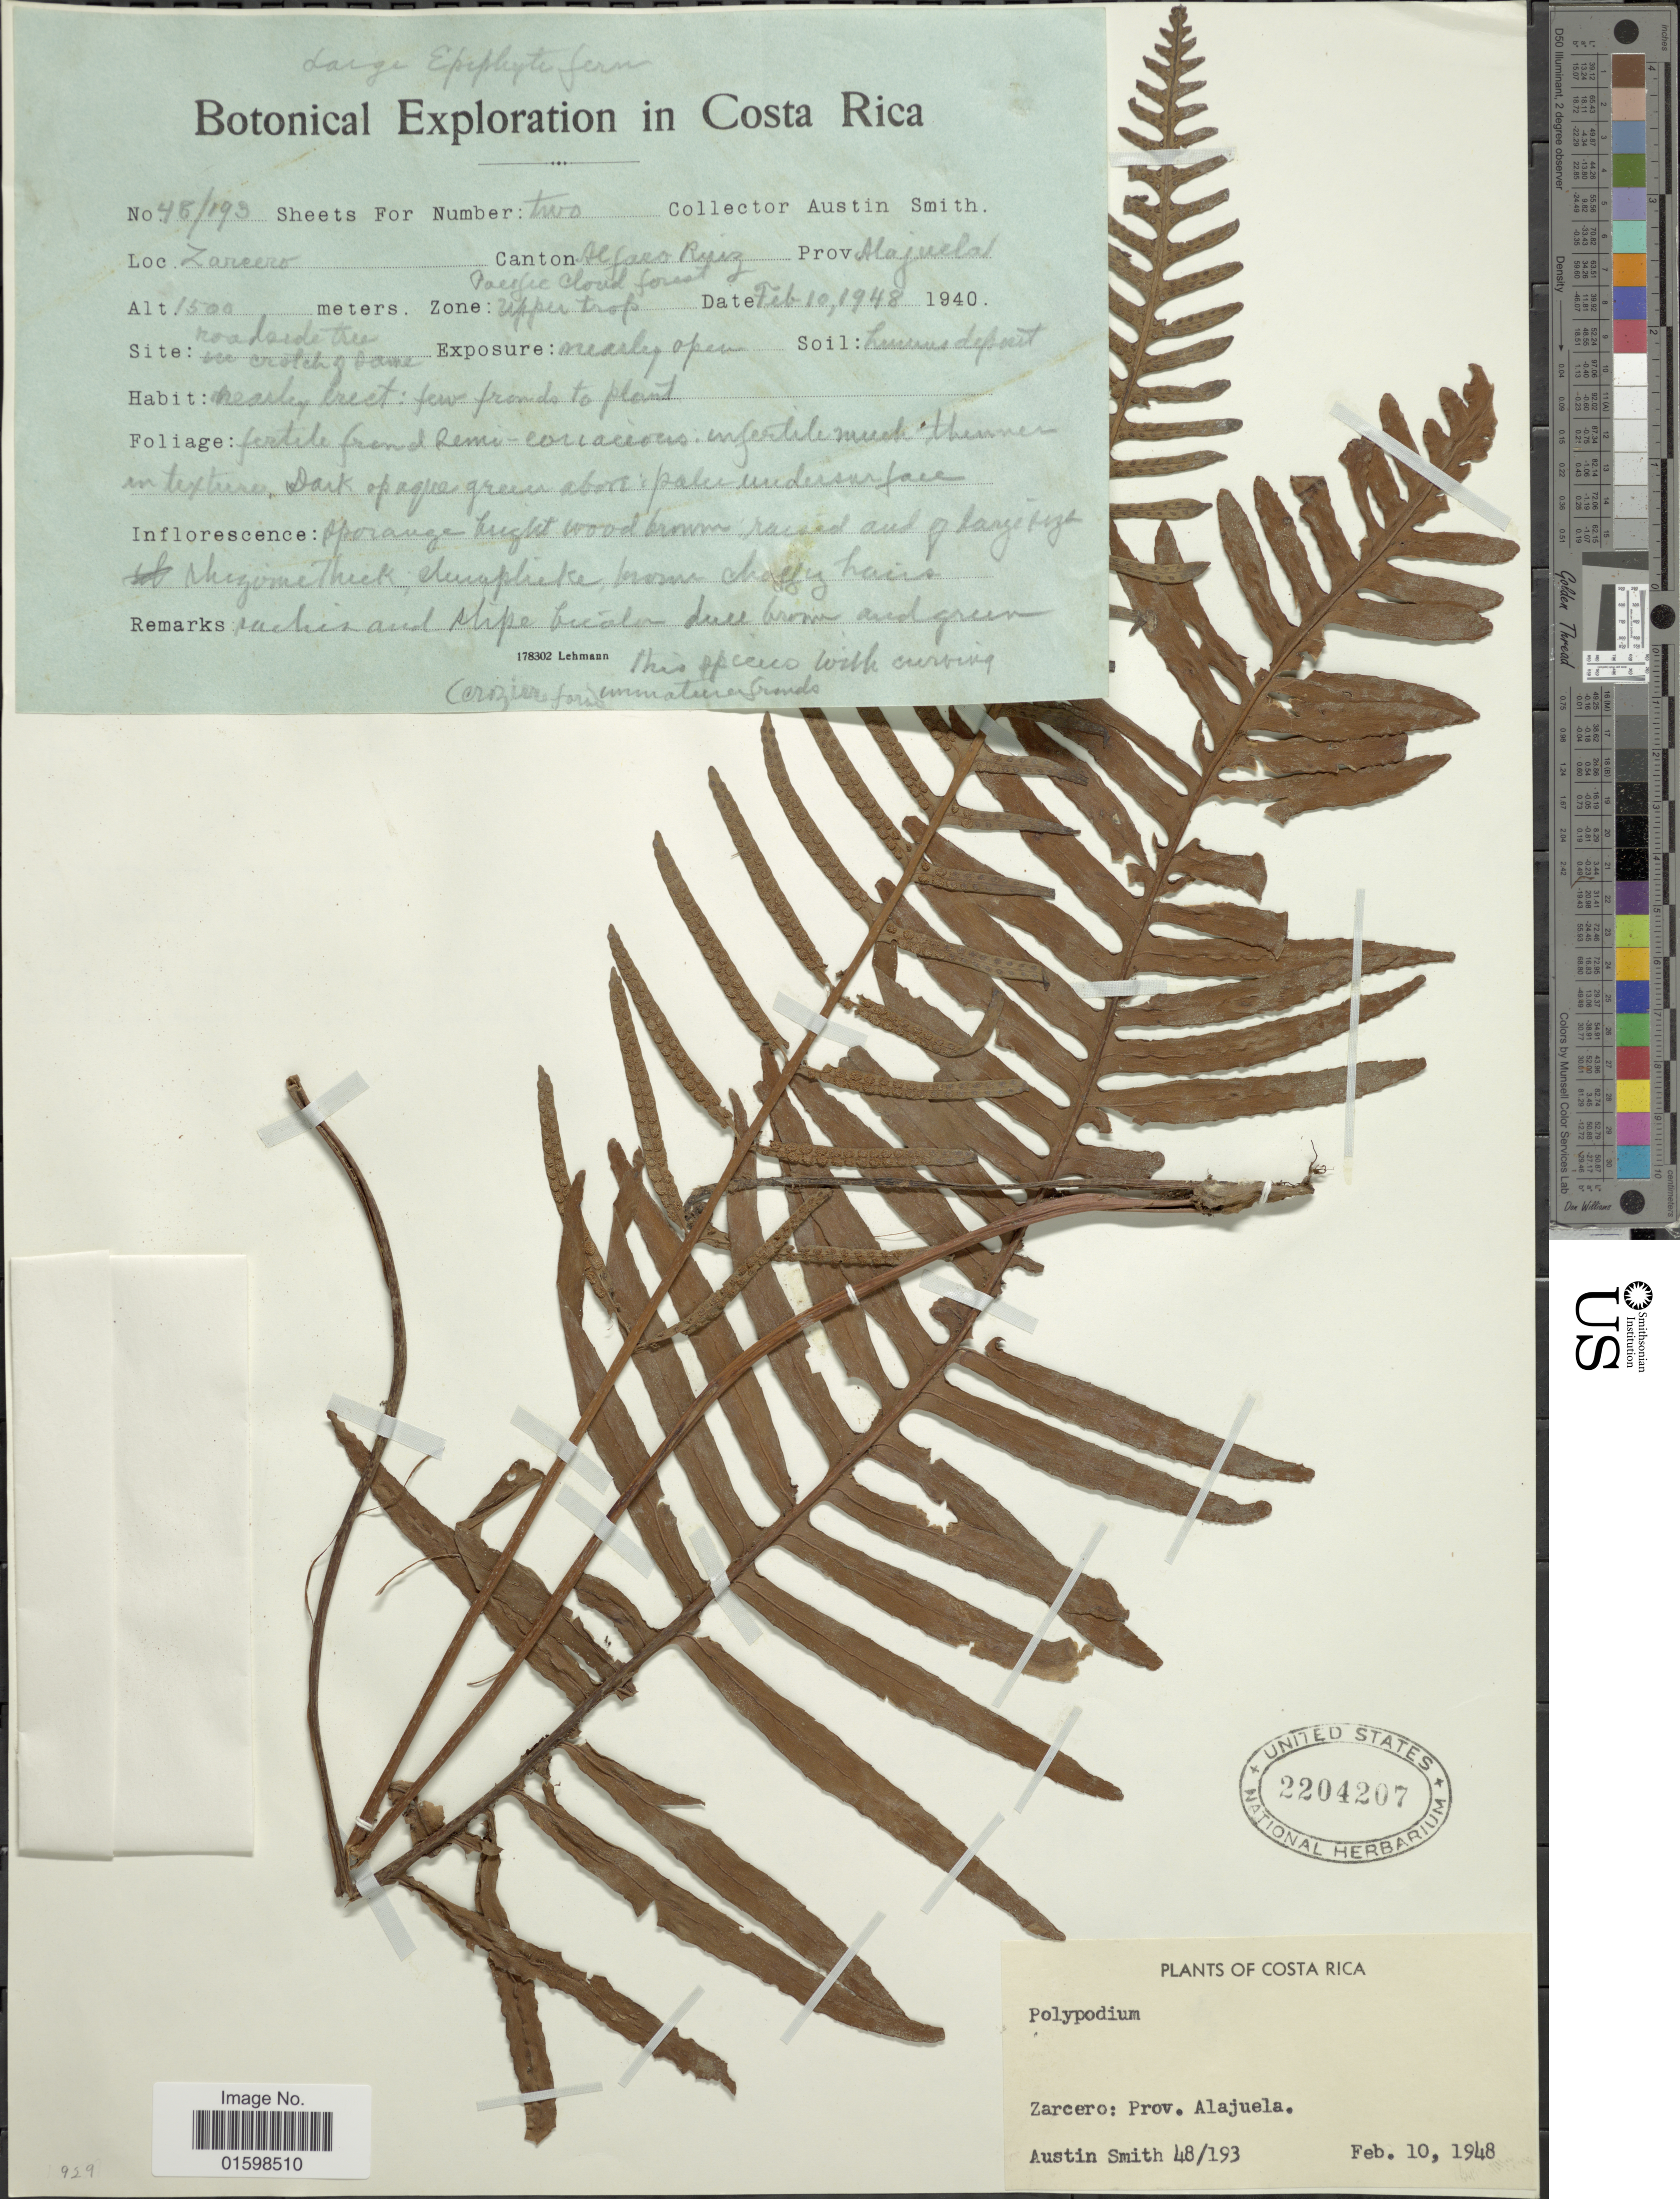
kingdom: Plantae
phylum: Tracheophyta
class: Polypodiopsida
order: Polypodiales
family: Polypodiaceae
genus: Pleopeltis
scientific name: Pleopeltis remota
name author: (Desv.) A.R. Sm.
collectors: Aust P. Smith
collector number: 48/193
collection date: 1948-02-10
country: Costa Rica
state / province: Alajuela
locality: Roadside tree, Pacific cloud forest, Zarcero, Alfaro Ruiz canton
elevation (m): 1500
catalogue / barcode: US 2204207